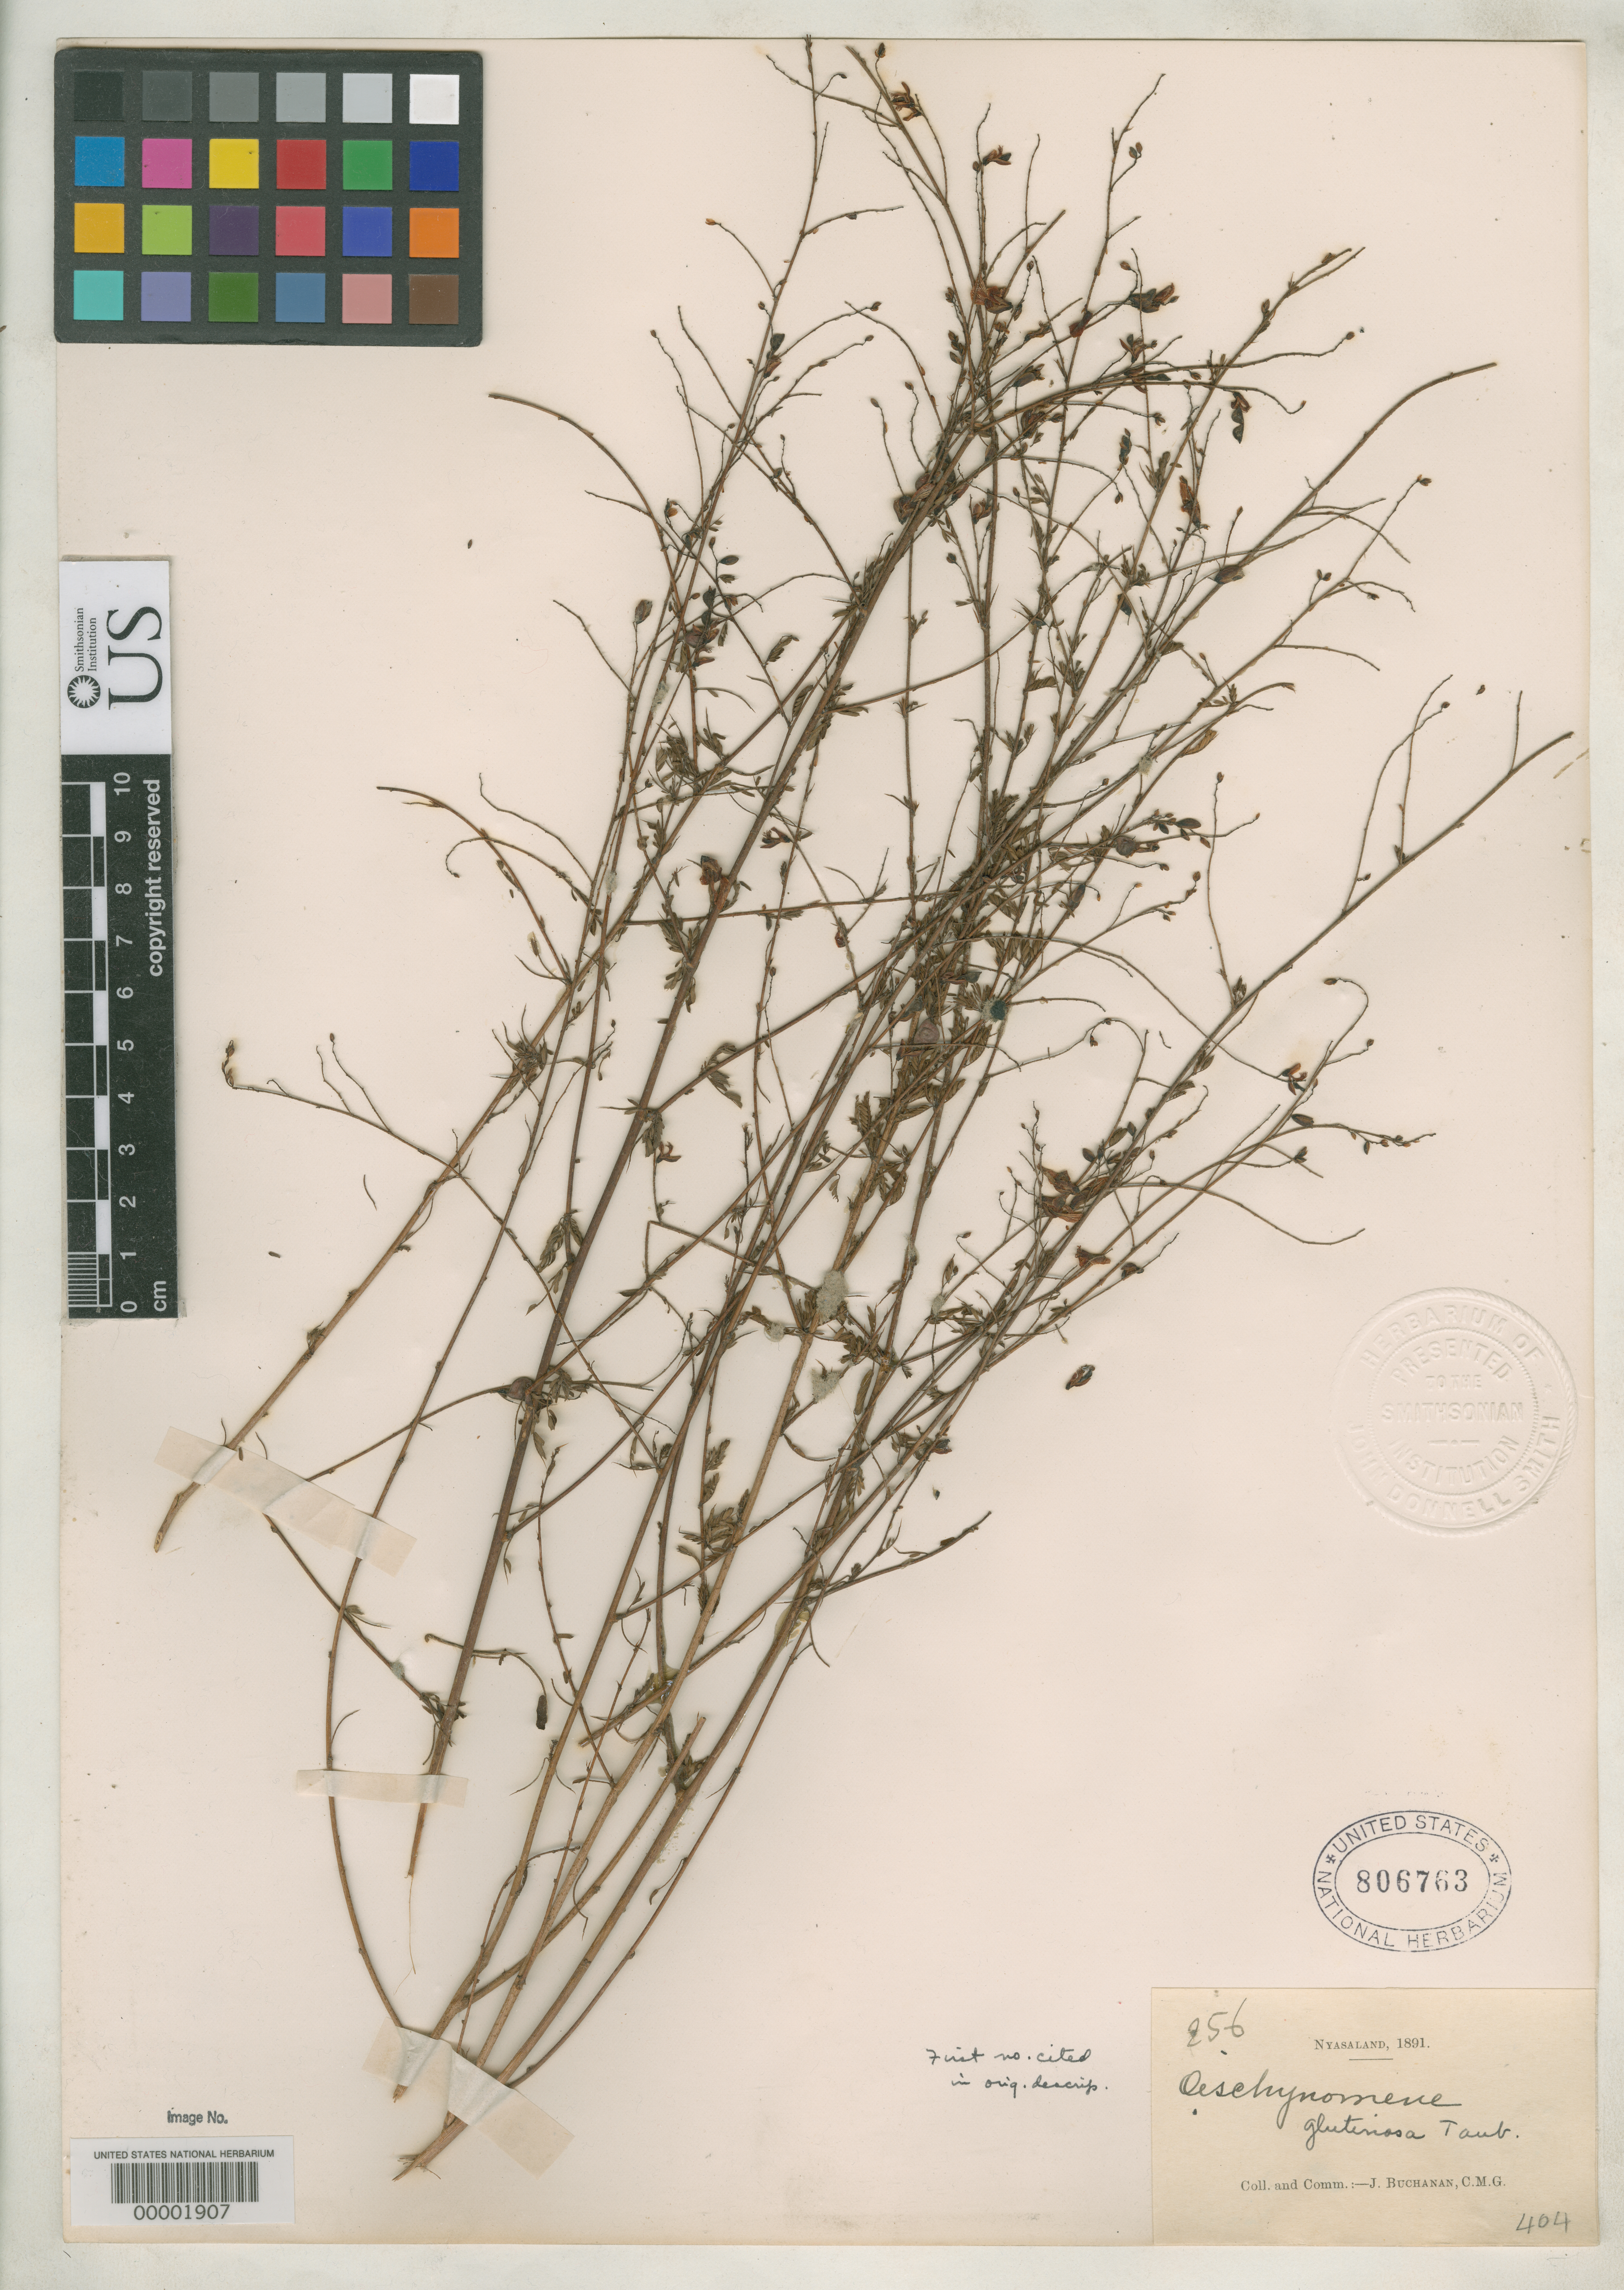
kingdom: Plantae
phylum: Tracheophyta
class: Magnoliopsida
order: Fabales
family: Fabaceae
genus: Aeschynomene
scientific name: Aeschynomene glutinosa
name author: Taub. in Engl.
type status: Isosyntype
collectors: J. Buchanan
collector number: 256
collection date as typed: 1891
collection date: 1891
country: Malawi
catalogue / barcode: US 806763